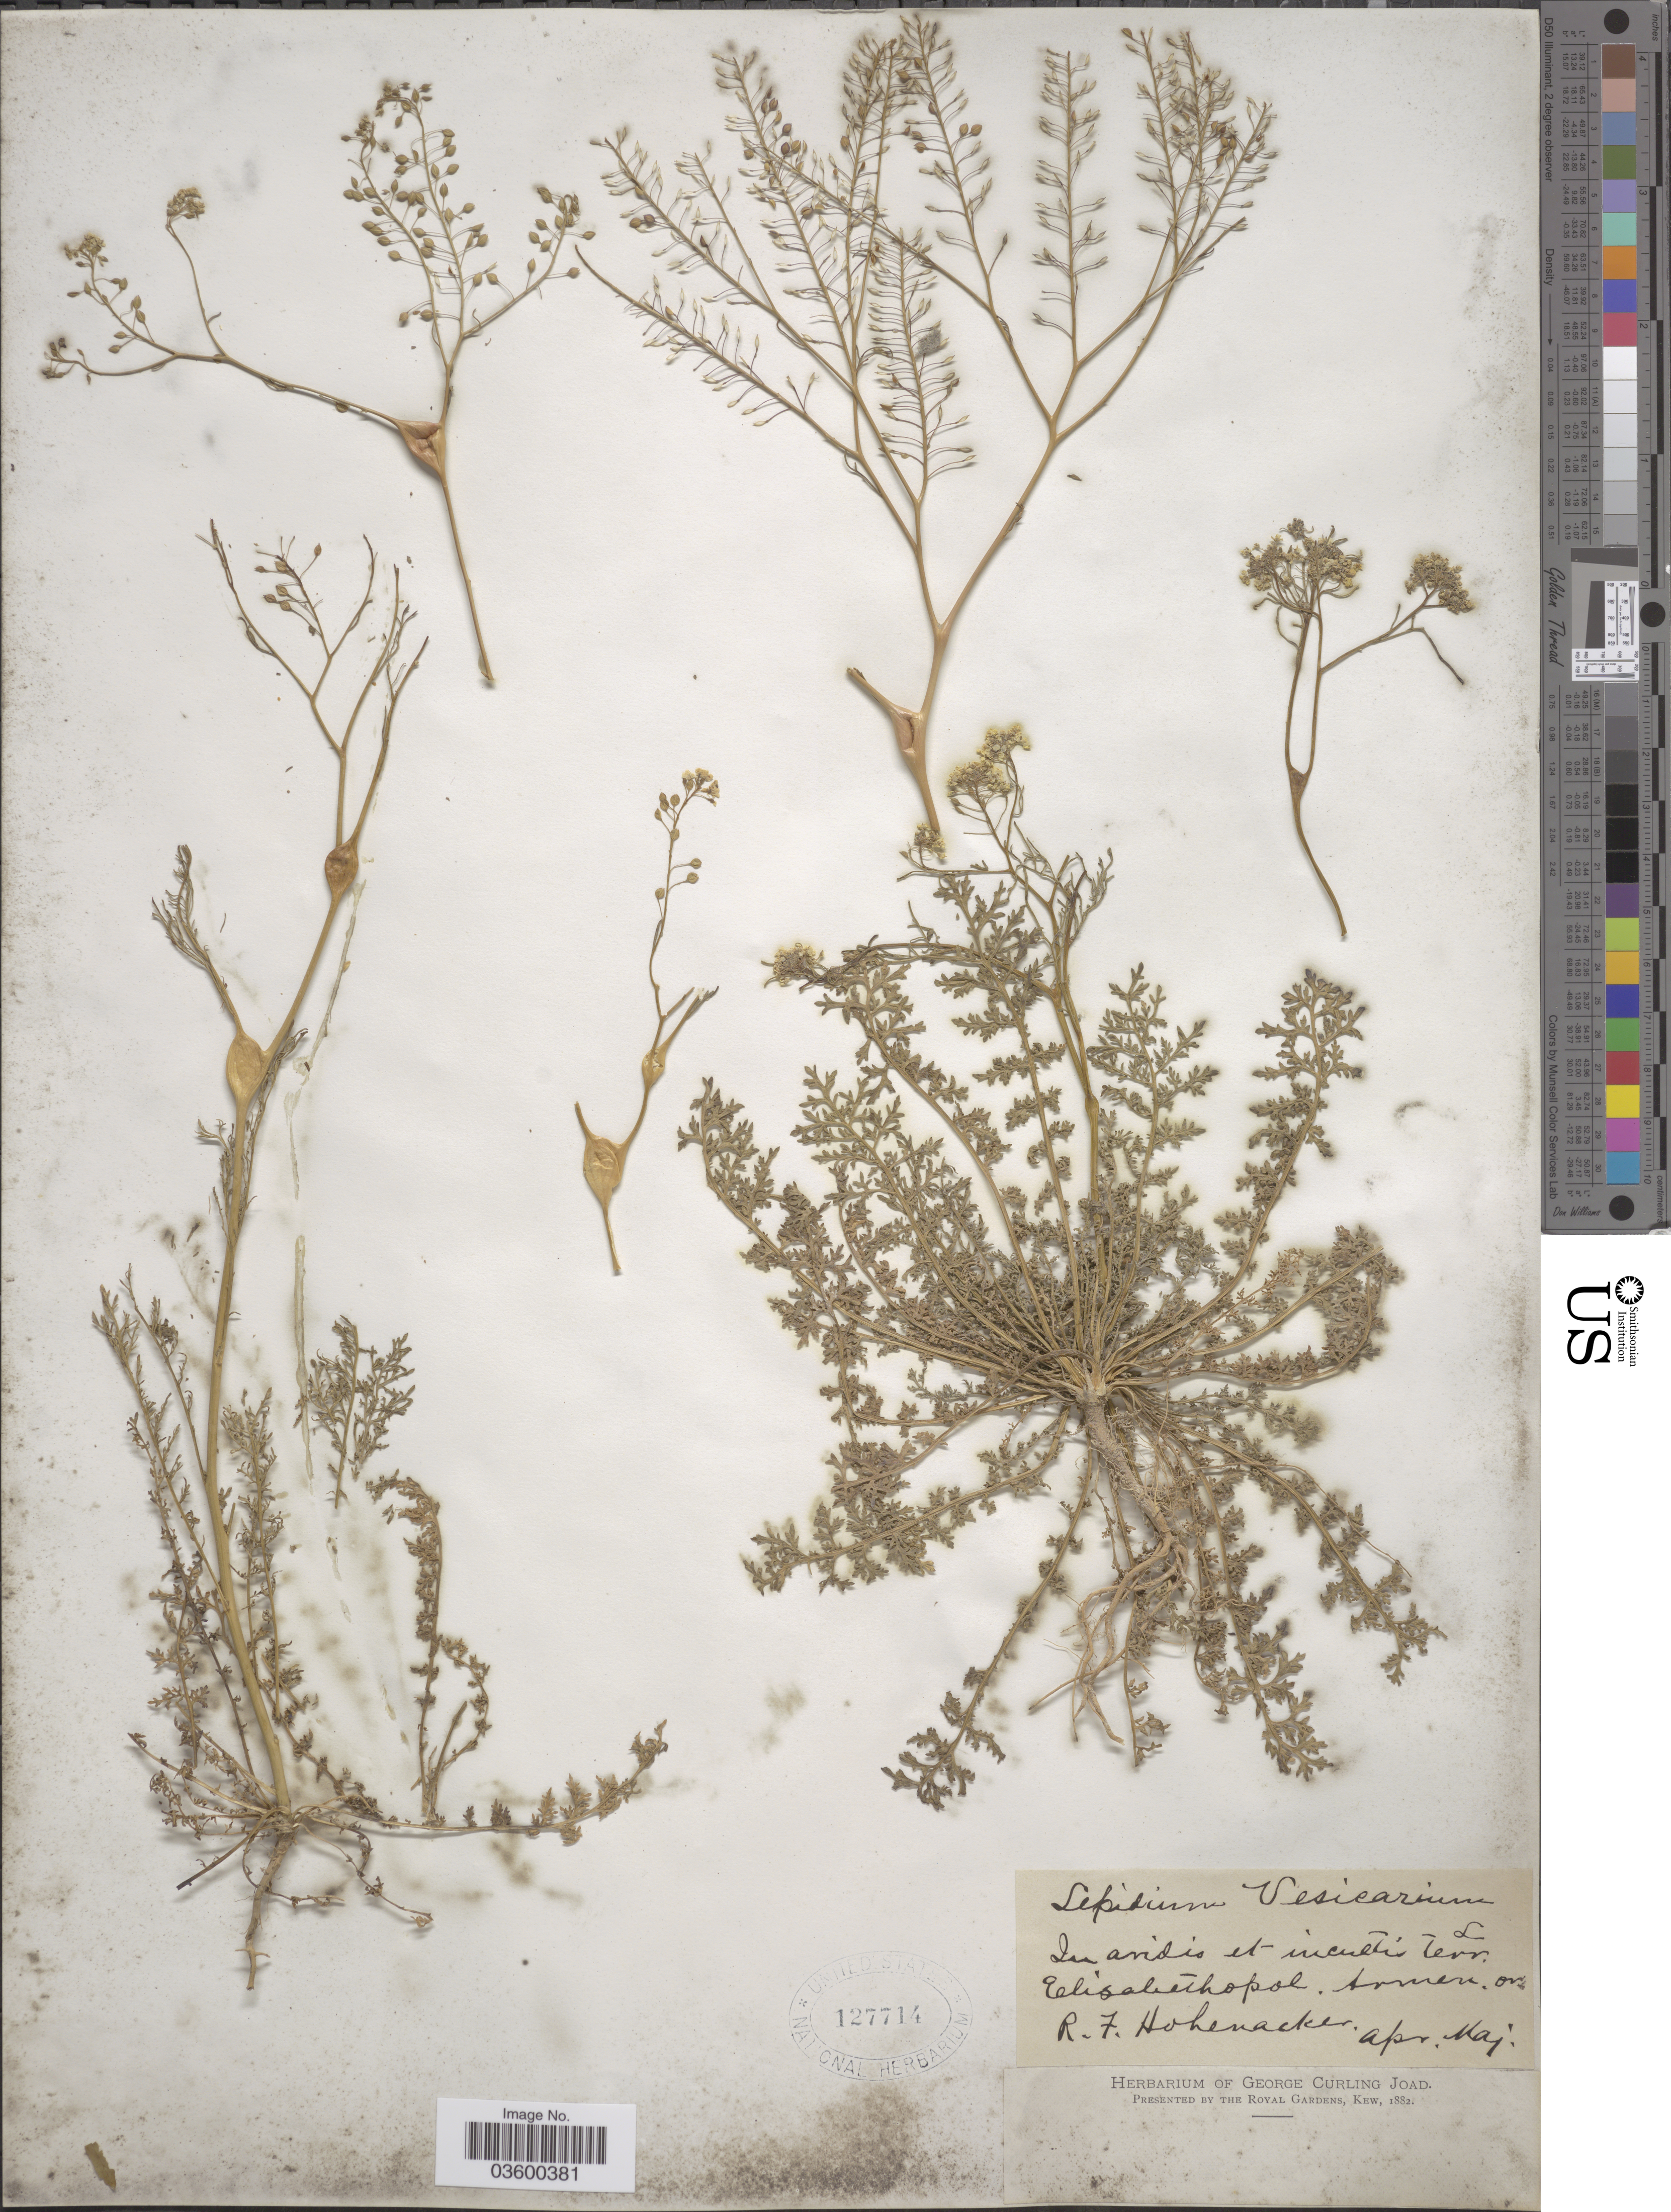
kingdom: Plantae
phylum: Tracheophyta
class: Magnoliopsida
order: Brassicales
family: Brassicaceae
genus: Lepidium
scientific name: Lepidium vesicarium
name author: L.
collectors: R. F. Hohenacker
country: Armenia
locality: Elisabethopol. Armen. or.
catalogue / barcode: US 127714